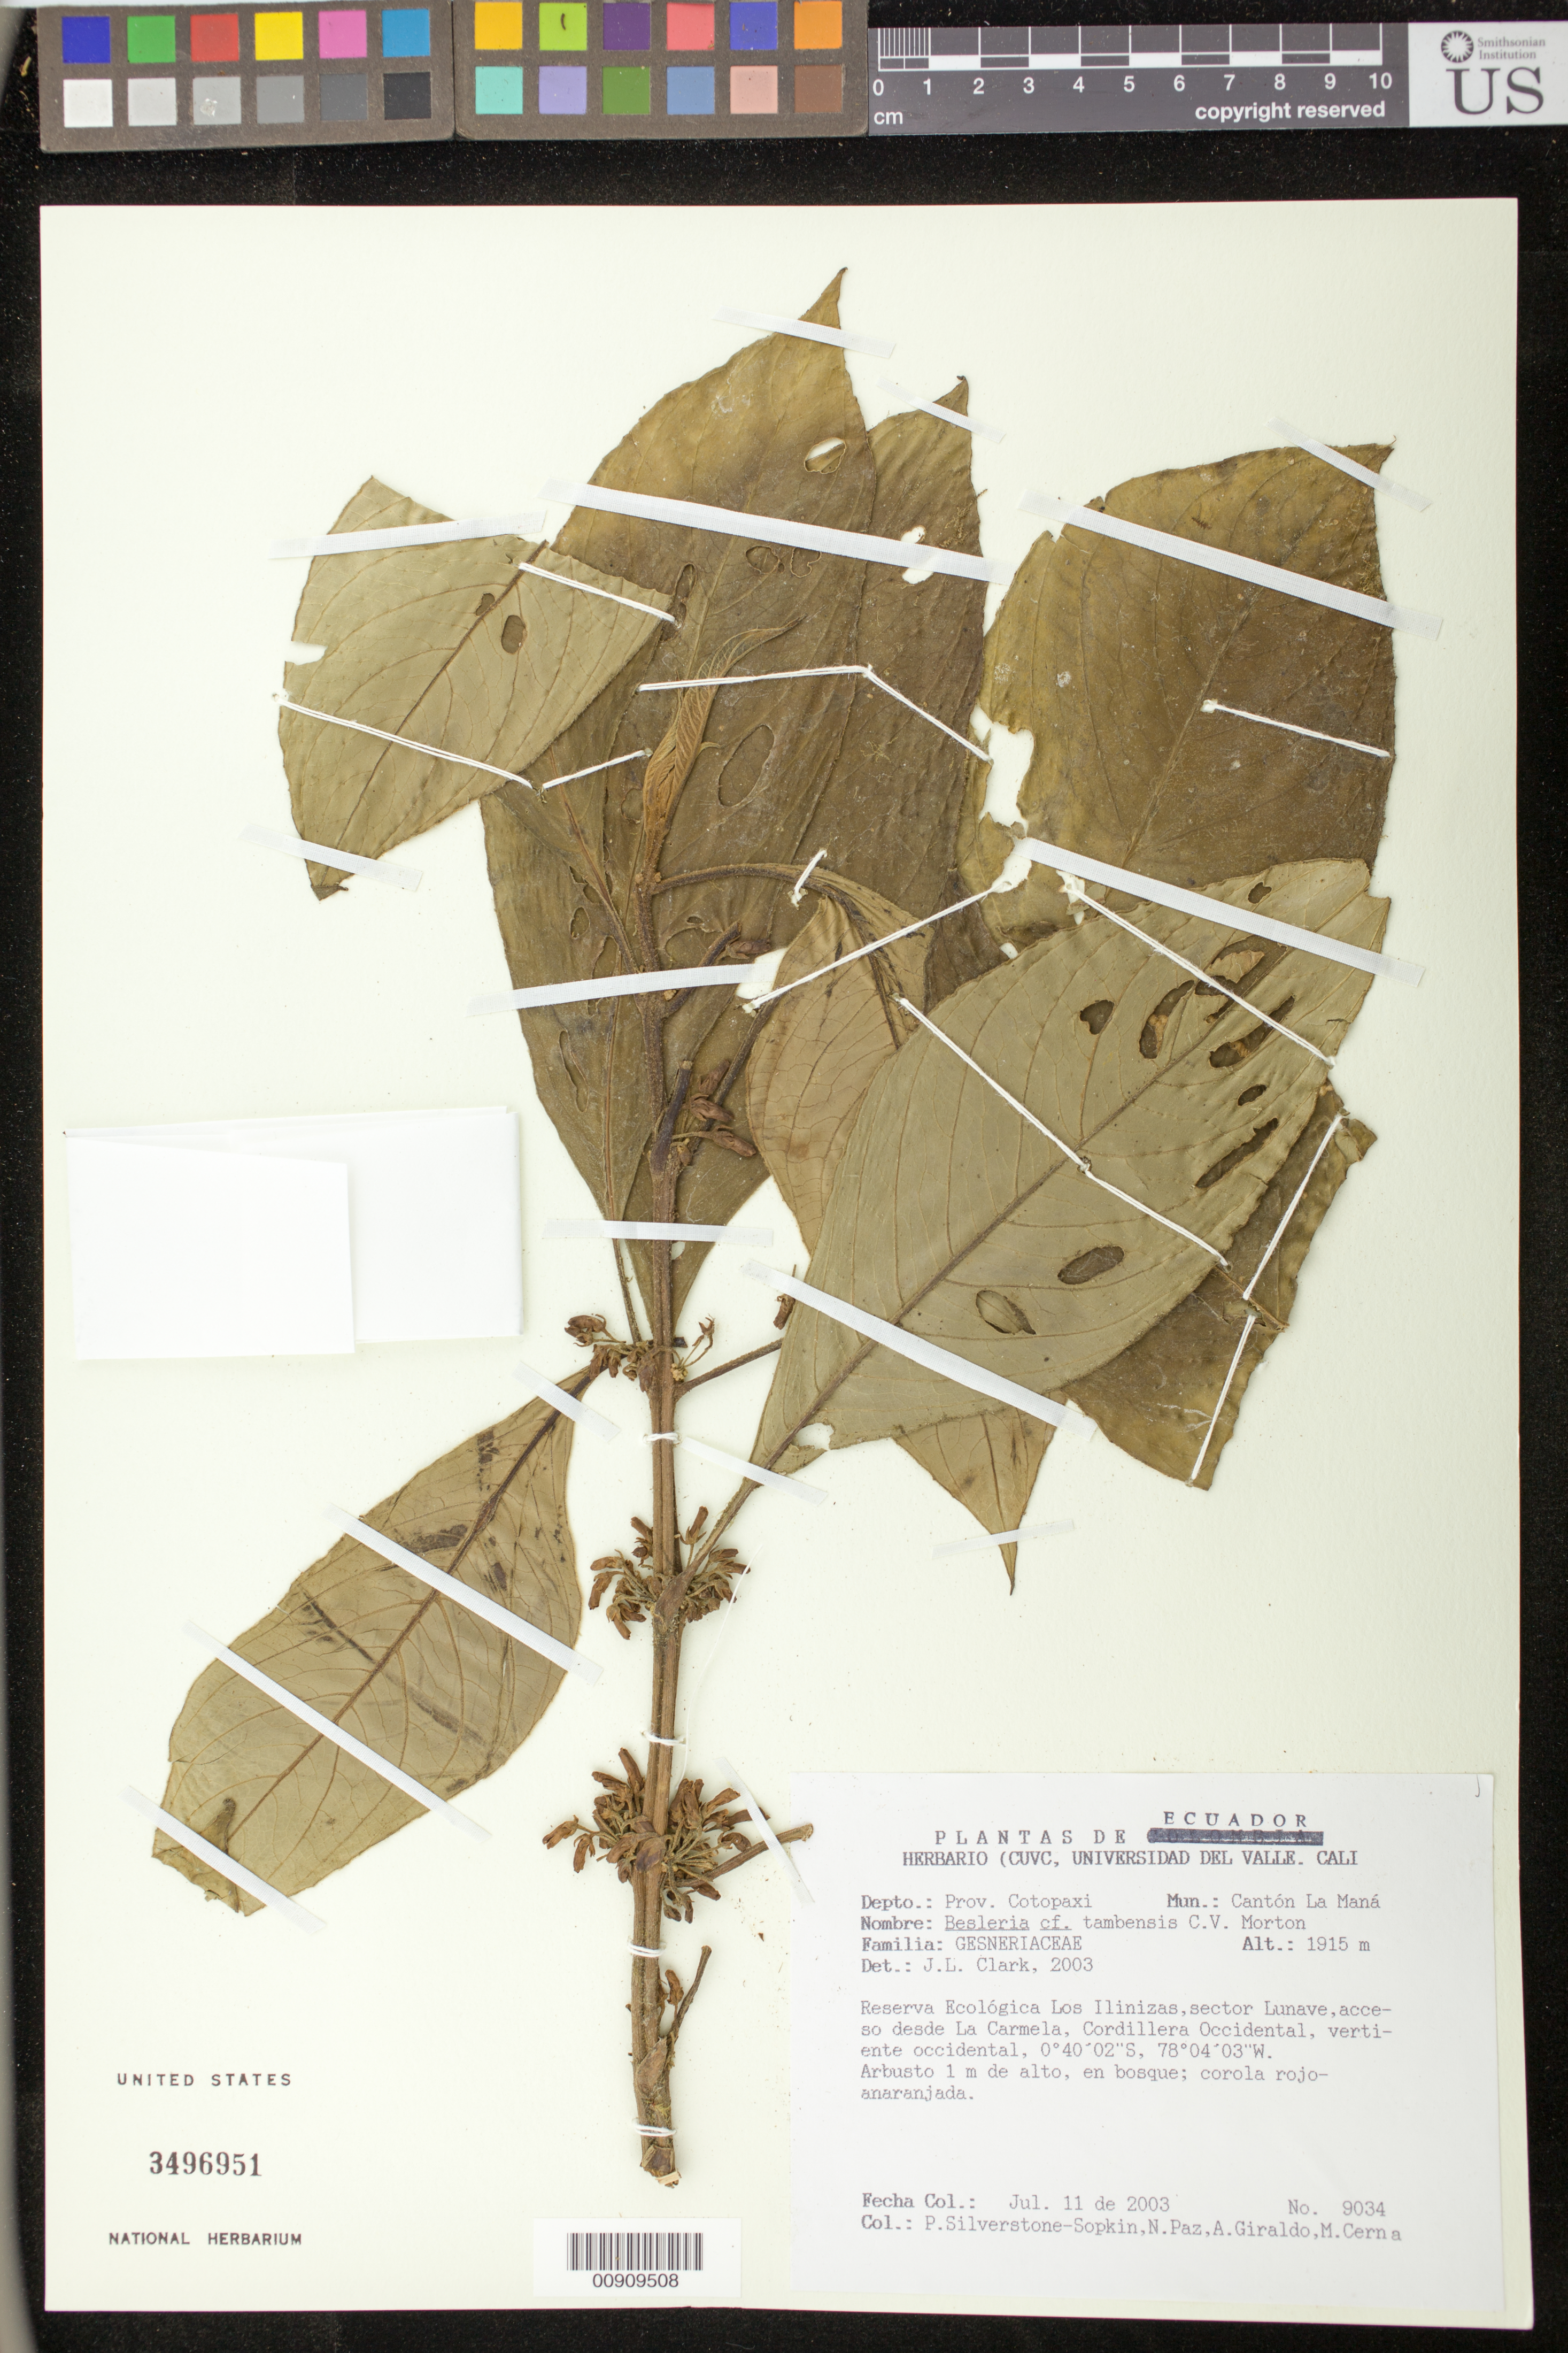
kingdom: Plantae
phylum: Tracheophyta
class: Magnoliopsida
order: Lamiales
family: Gesneriaceae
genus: Besleria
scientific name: Besleria tambensis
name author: C.V. Morton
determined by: Clark, J. L., (SEL), The Marie Selby Botanical Garden (UNITED STATES)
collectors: P. A. Silverstone-Sopkin, N. Paz, A. Giraldo & M. Cerna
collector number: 9034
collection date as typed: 11 Jul 2003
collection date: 2003-07-11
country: Ecuador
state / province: Cotopaxi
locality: Cantón La Maná. Reserva Ecológica Los Ilinizas, sector Lunave, acceso desde La Carmal, Cordillera Occidental, vertiente occidental.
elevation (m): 1915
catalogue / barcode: US 3496951